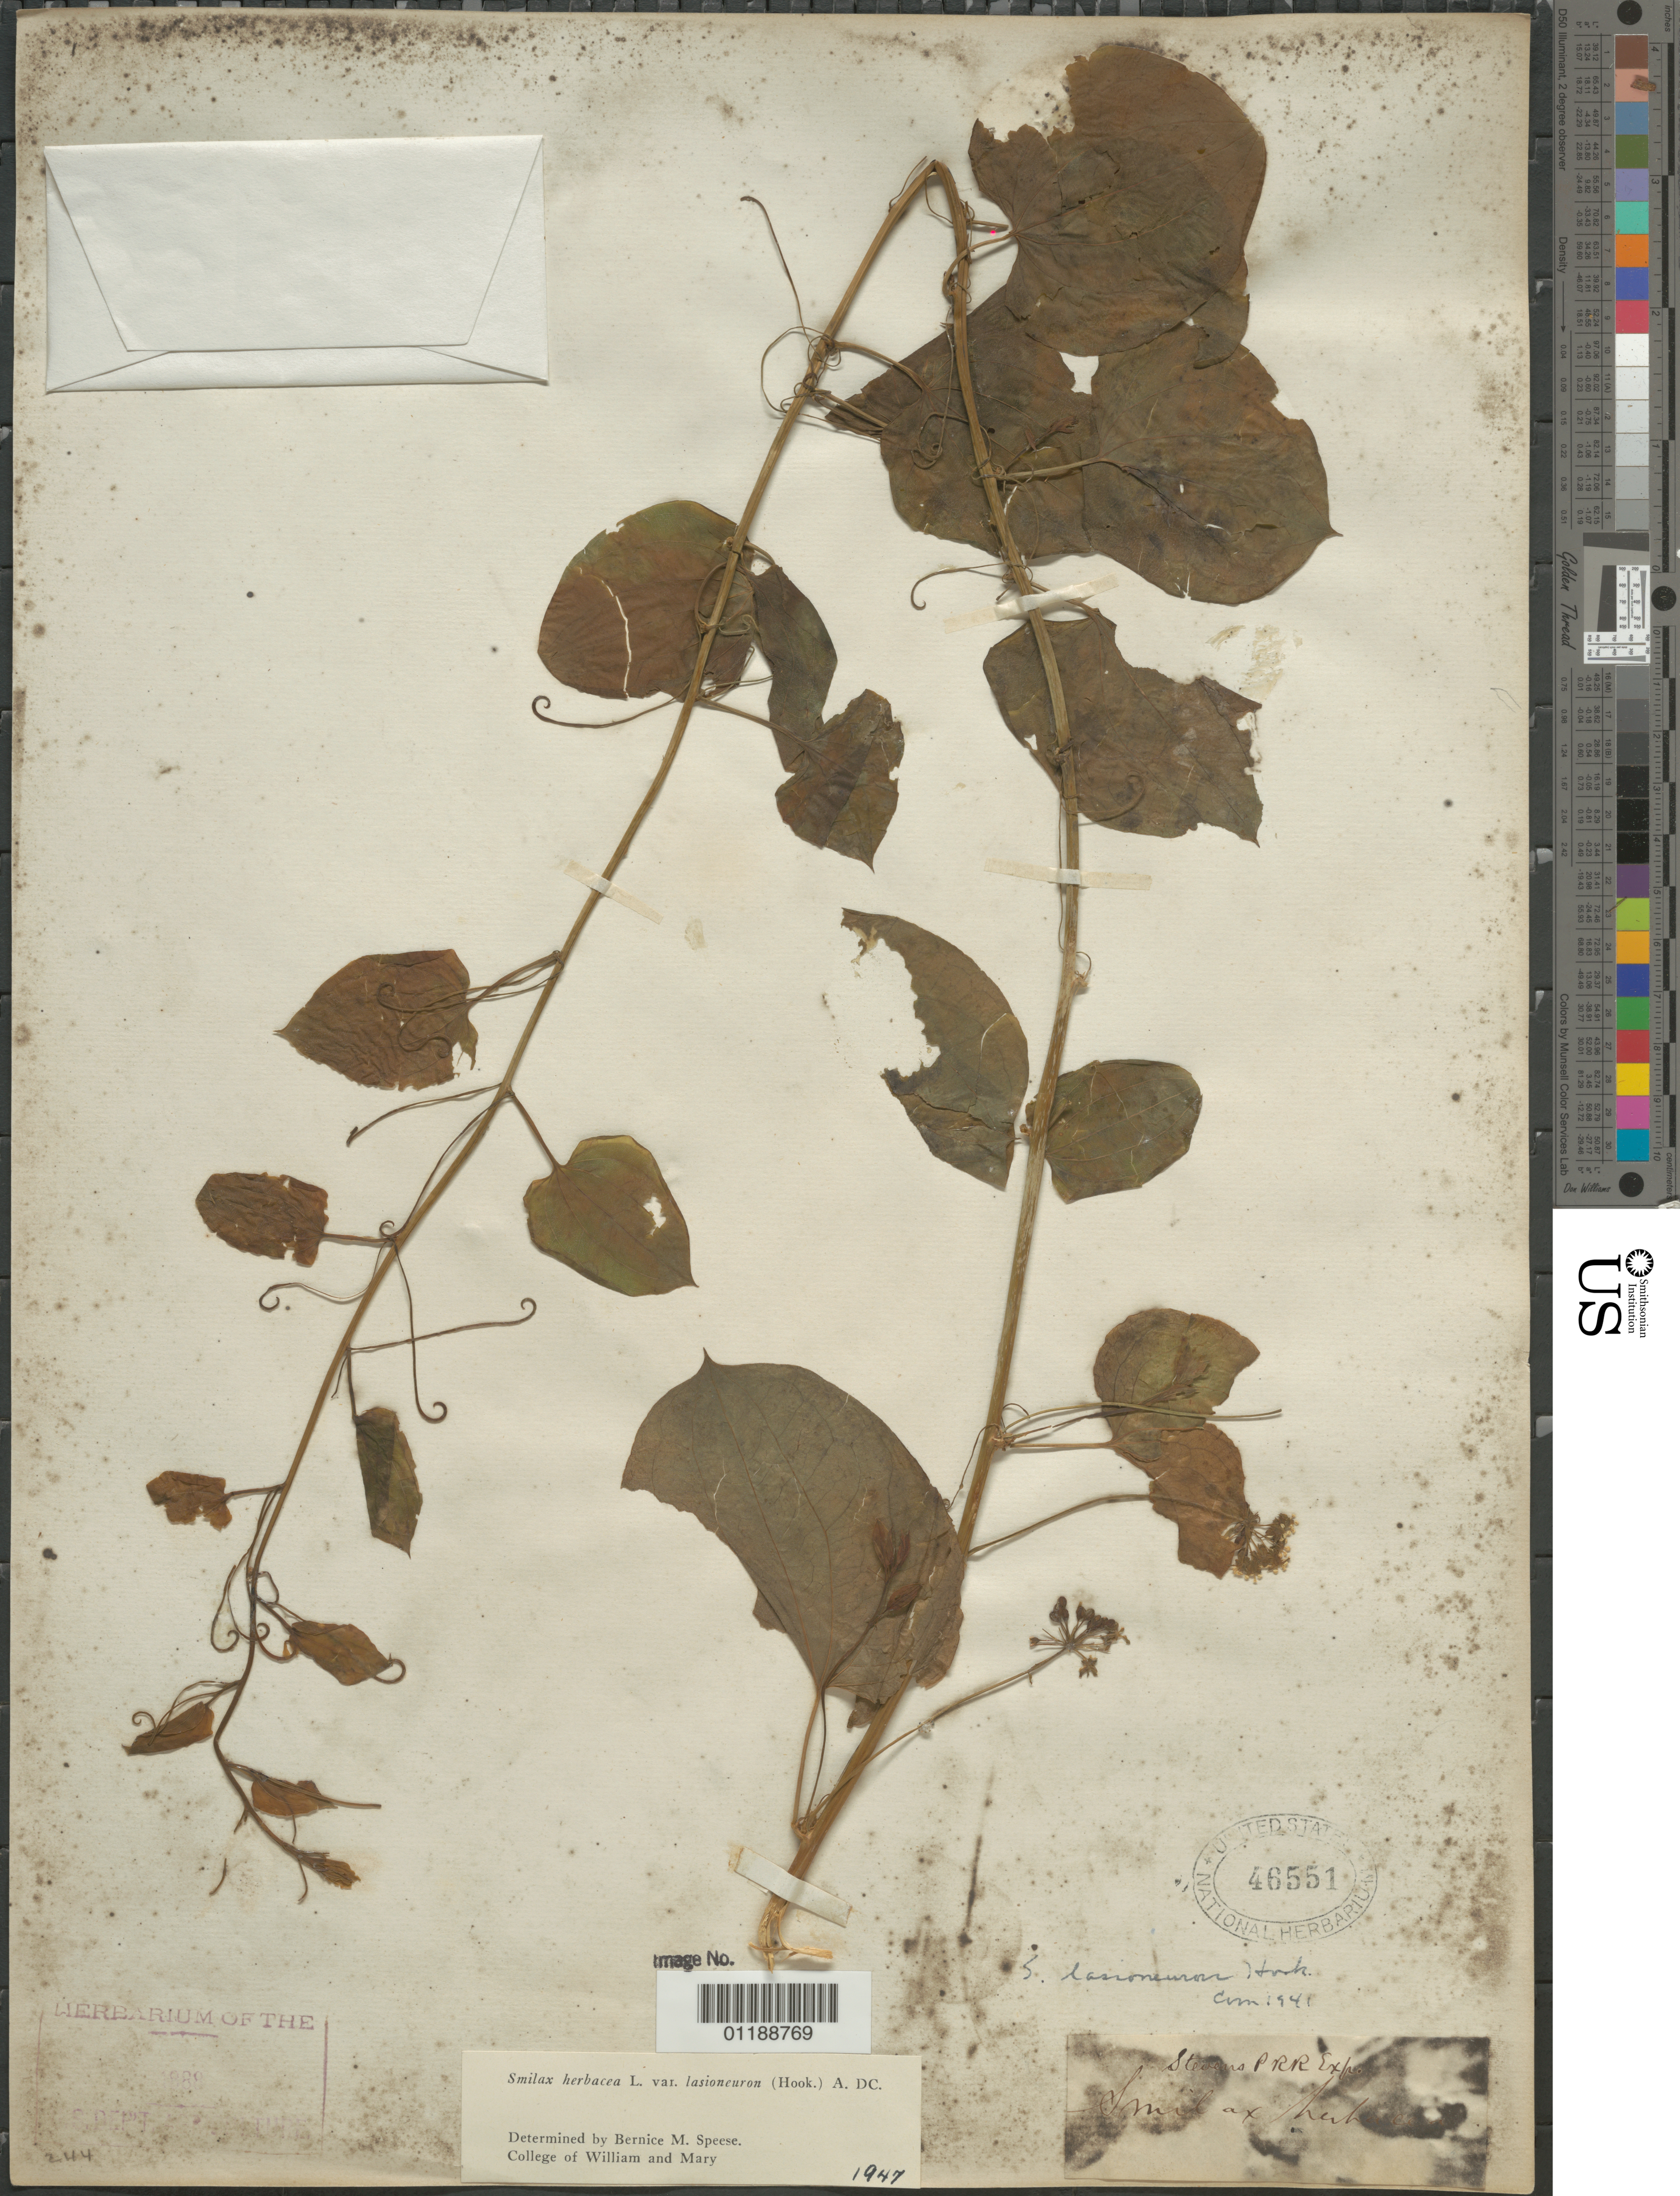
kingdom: Plantae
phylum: Tracheophyta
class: Liliopsida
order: Liliales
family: Smilacaceae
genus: Smilax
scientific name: Smilax herbacea var. lasioneuron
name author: (Hook.) A. DC.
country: Canada / United States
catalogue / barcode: US 46551